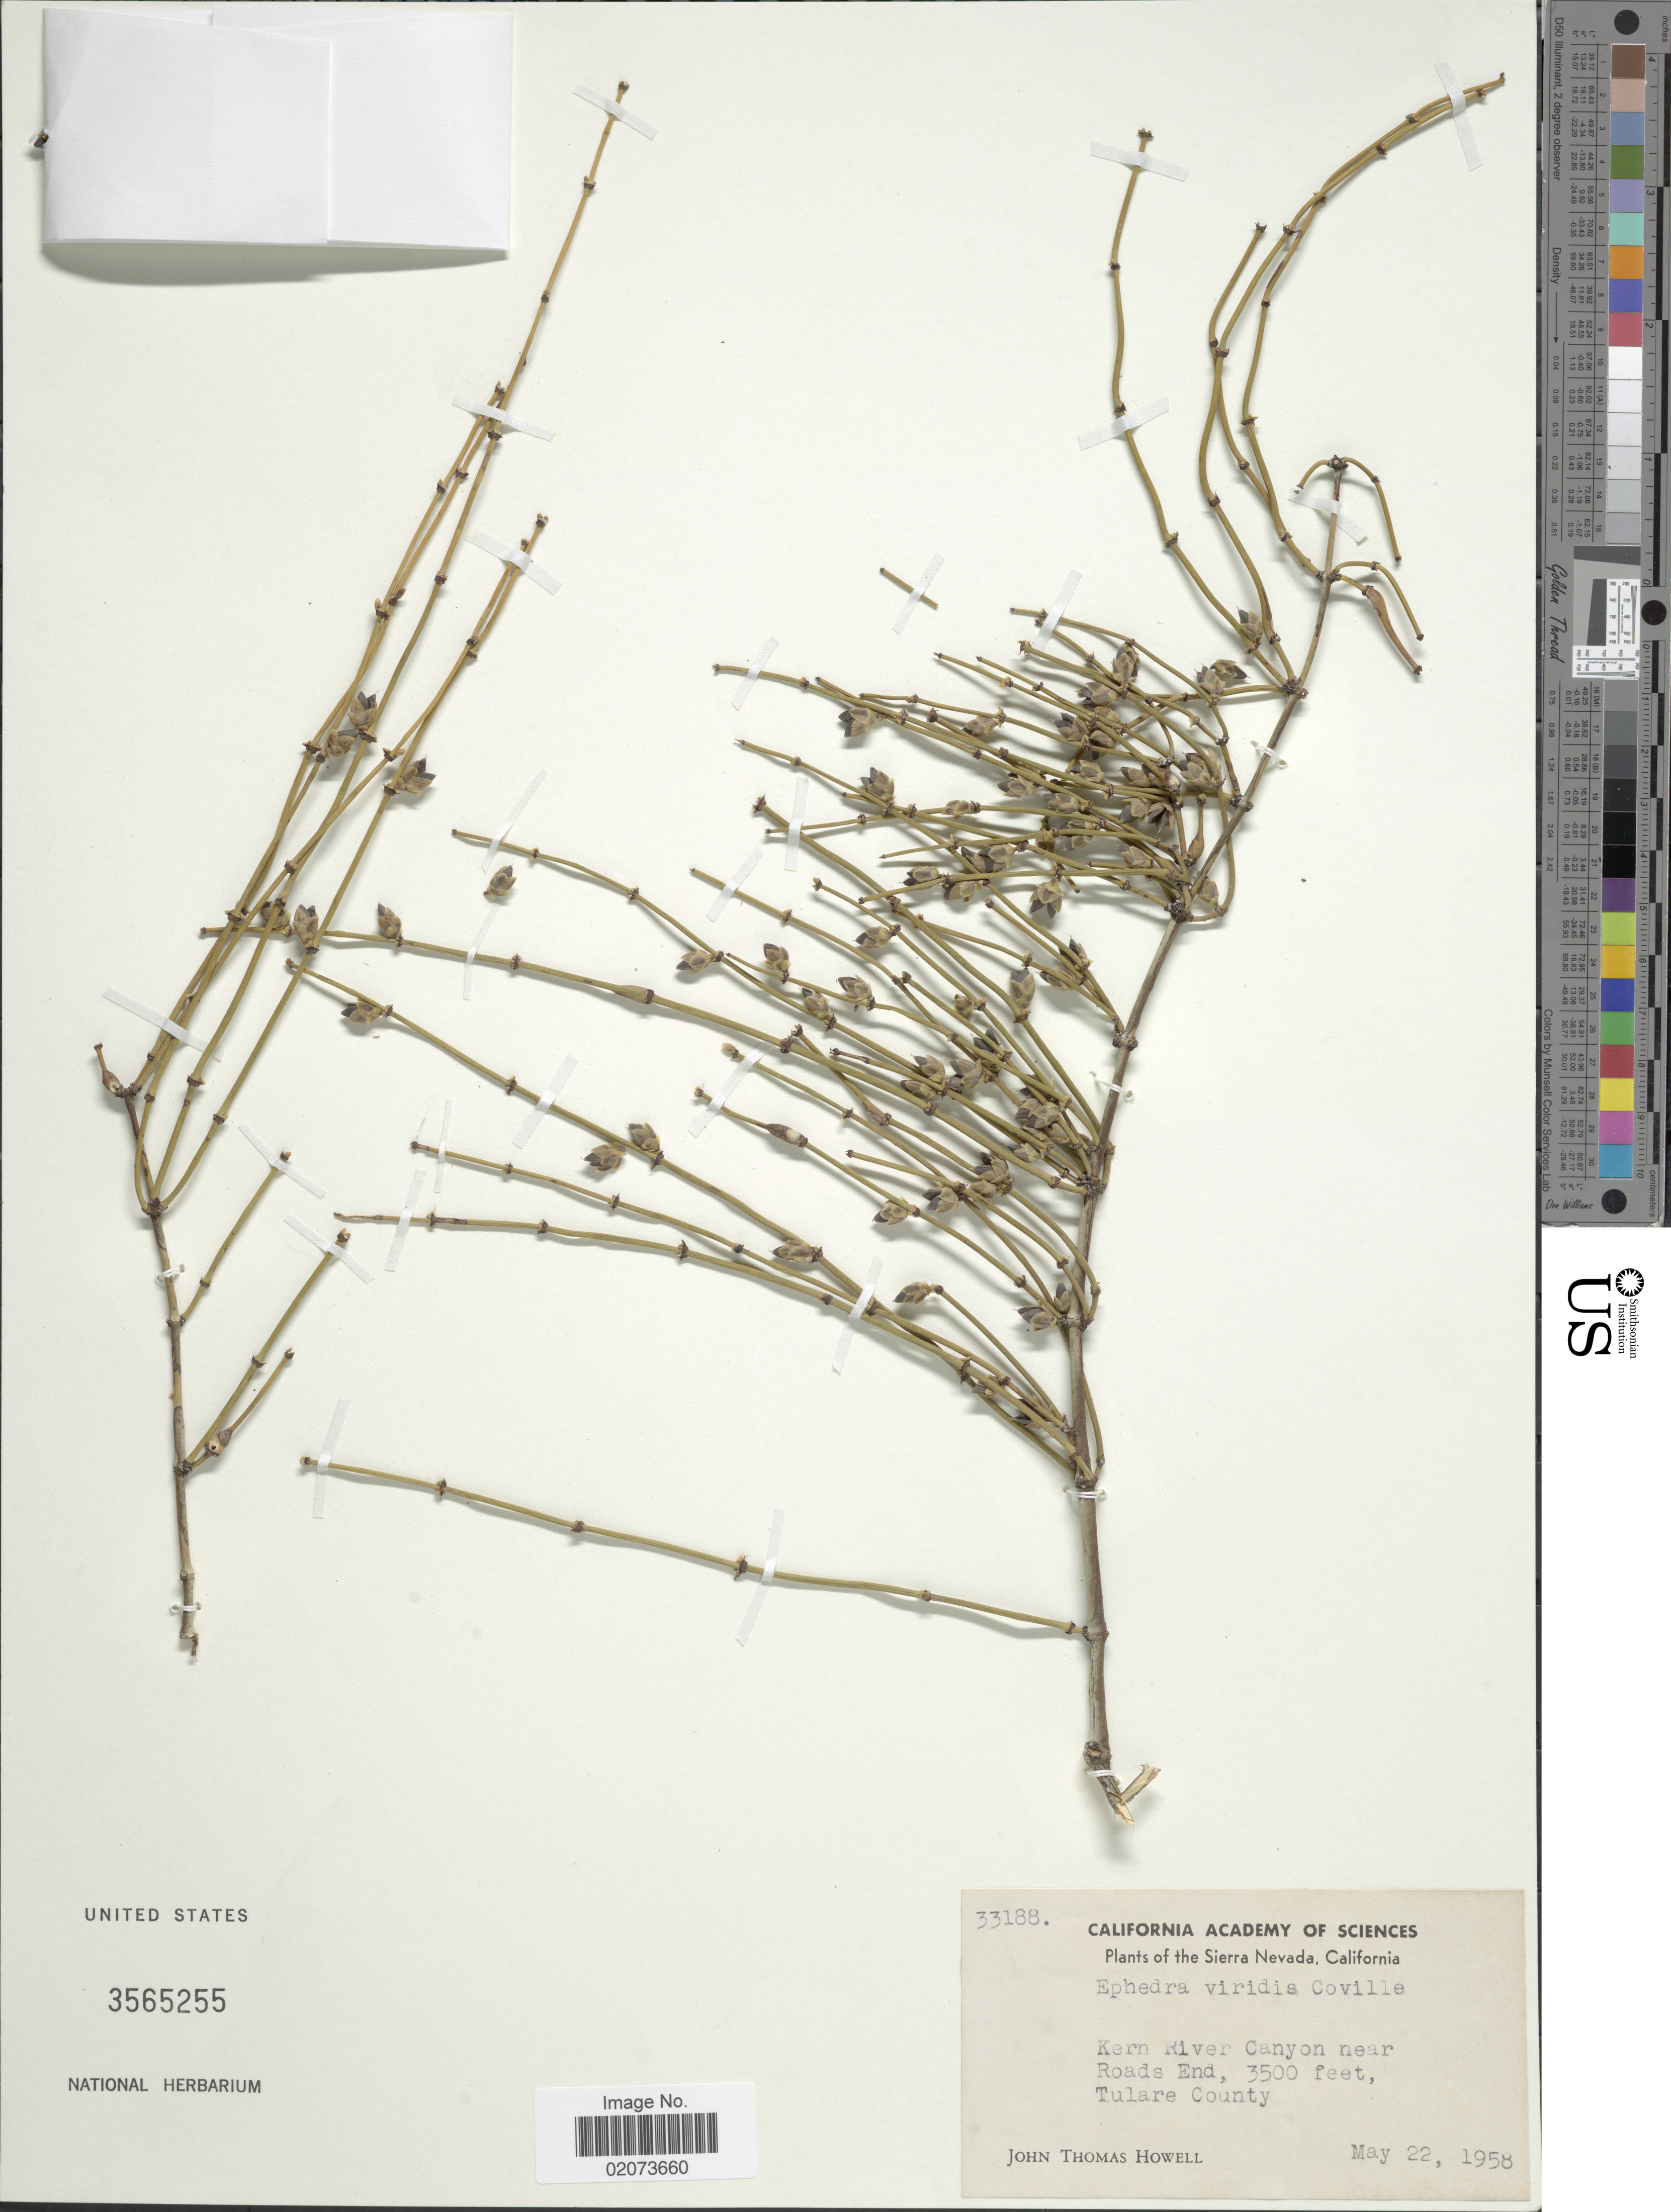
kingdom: Plantae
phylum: Tracheophyta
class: Gnetopsida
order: Ephedrales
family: Ephedraceae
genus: Ephedra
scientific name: Ephedra viridis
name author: Coville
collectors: J. T. Howell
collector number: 33188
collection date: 1958-05-22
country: United States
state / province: California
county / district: Tulare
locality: Sierra Nevada, Kern River, Canyon near Roads End, Tulare County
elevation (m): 1067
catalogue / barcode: US 3565255